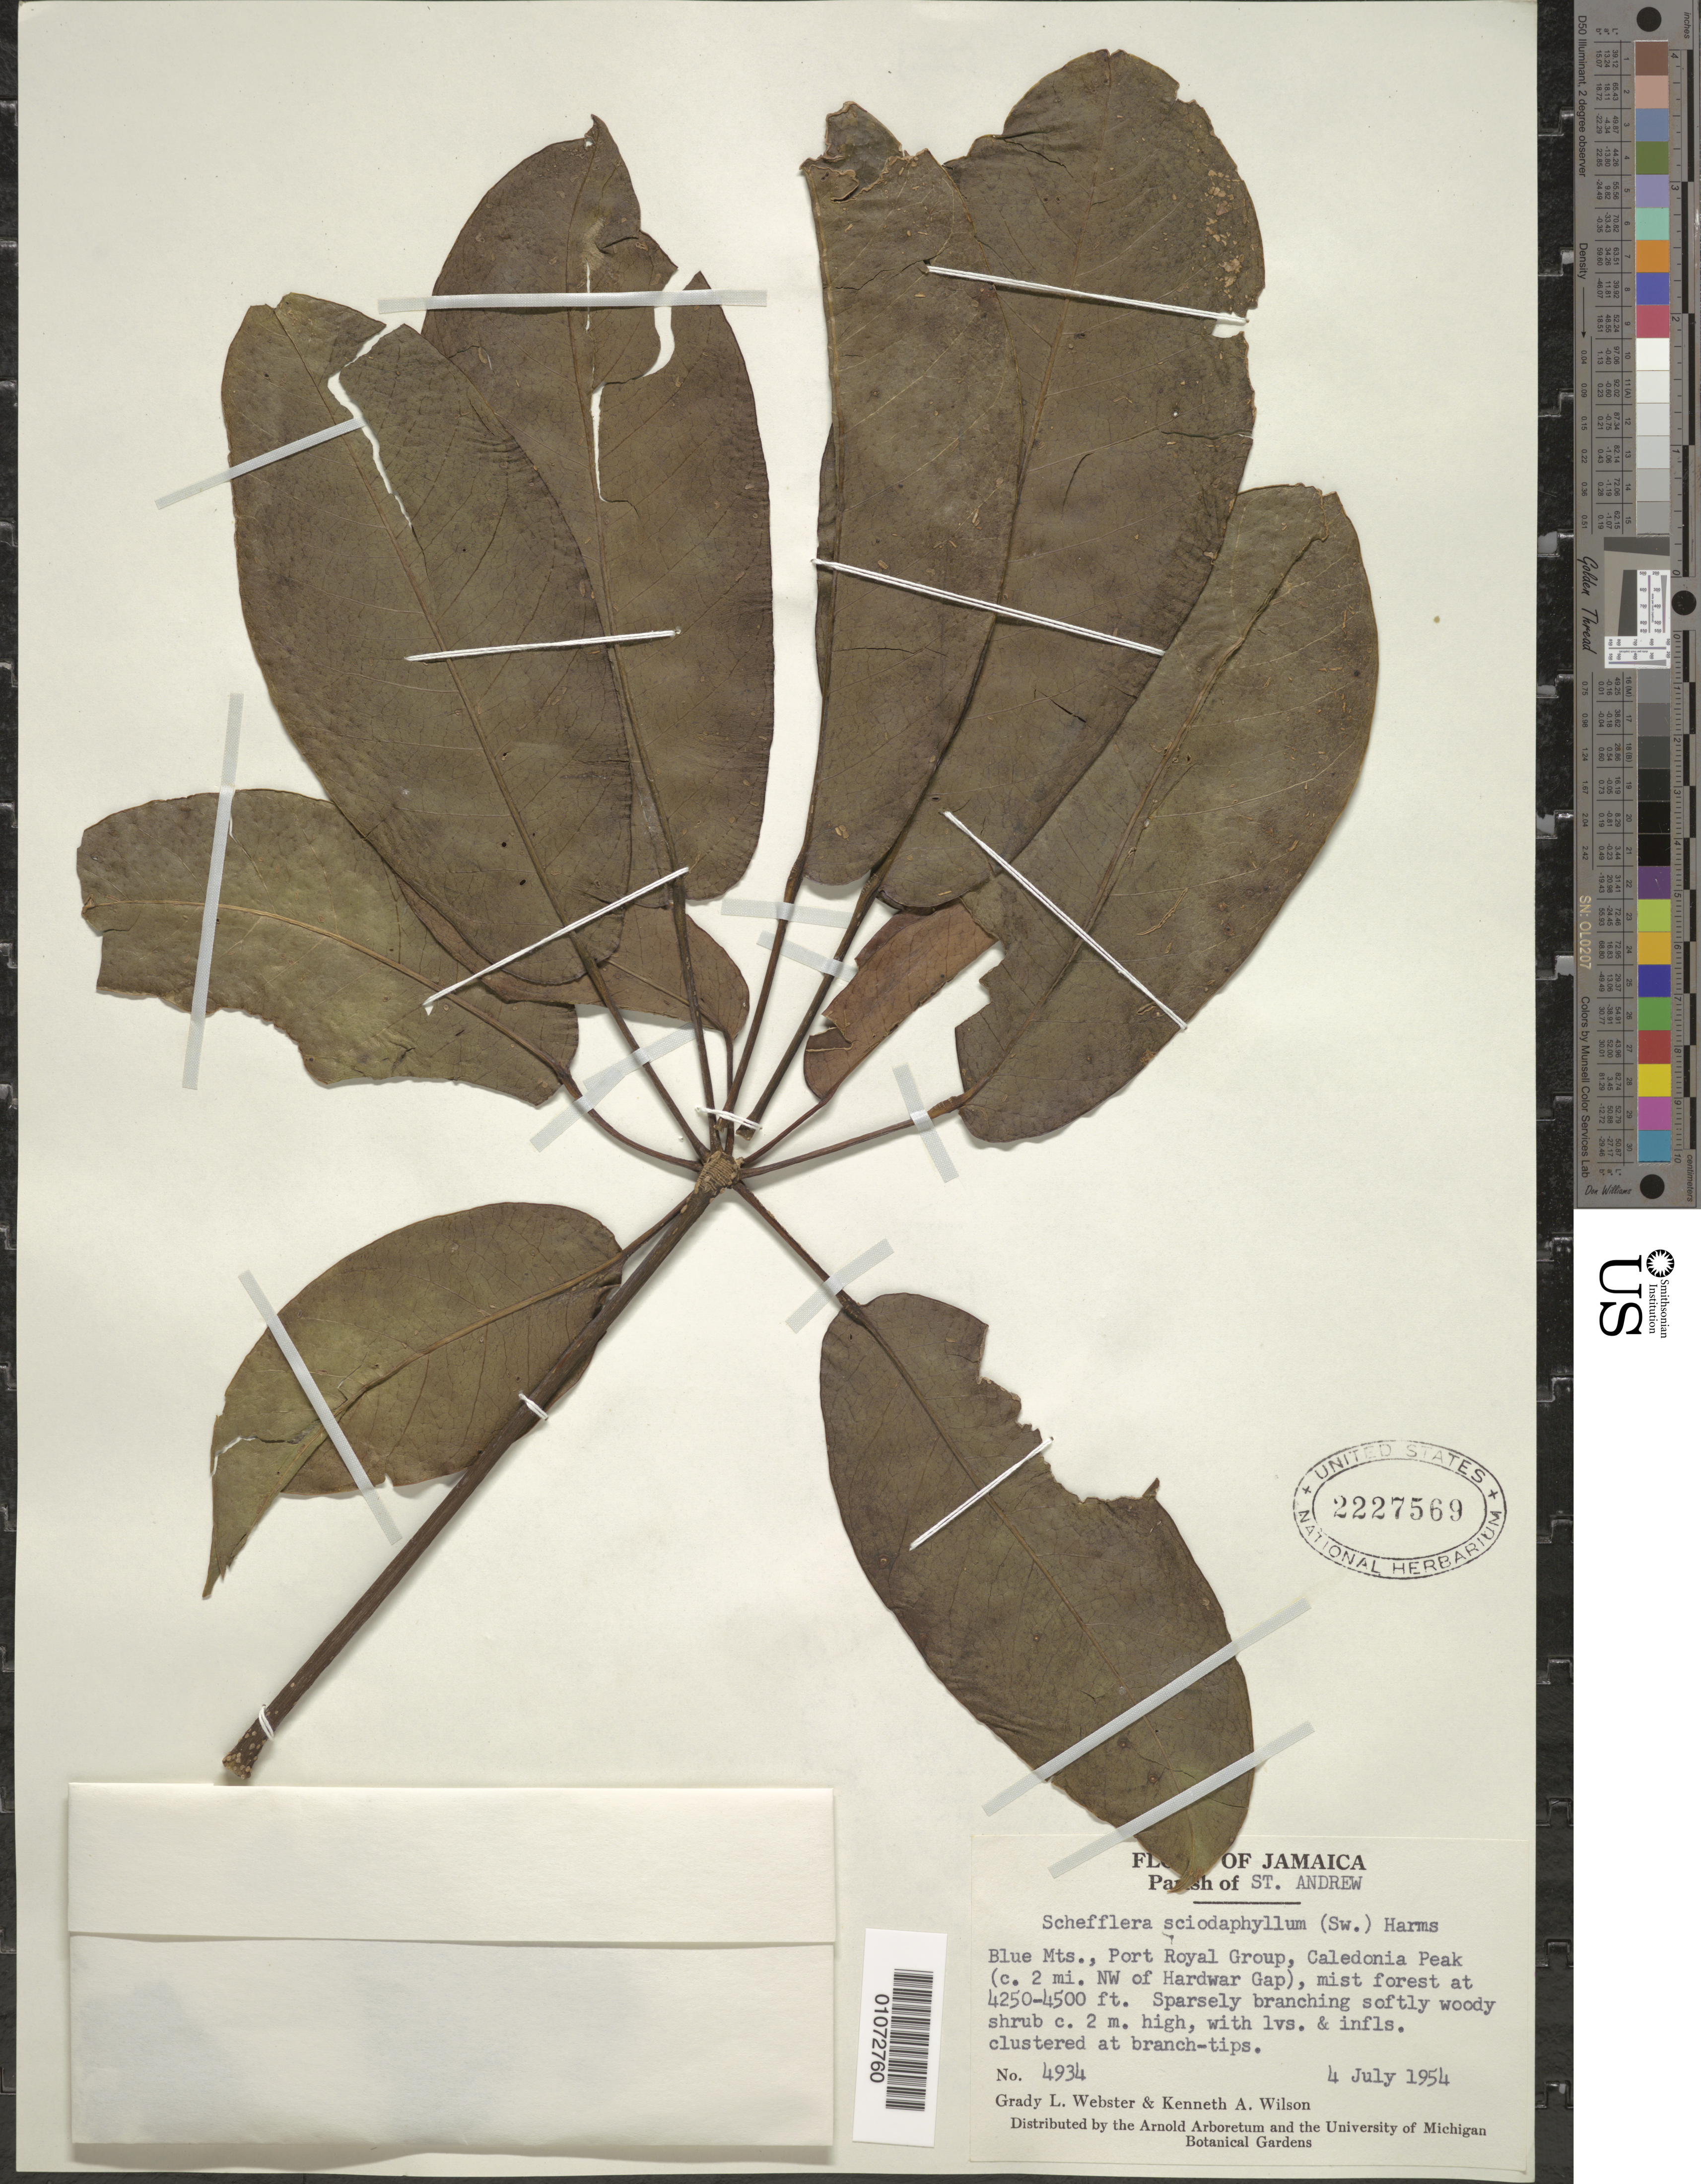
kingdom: Plantae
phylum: Tracheophyta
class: Magnoliopsida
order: Apiales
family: Araliaceae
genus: Schefflera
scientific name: Schefflera sciadophyllum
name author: Harms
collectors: G. L. Webster & K. A. Wilson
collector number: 4934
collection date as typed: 04 Jul 1954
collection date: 1954-07-04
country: Jamaica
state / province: Saint Andrew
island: Jamaica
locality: Blue Mountains, Port Royal Group, Caledonia Peak, c. 2 miles northwest of Hardwar Gap, mist forest.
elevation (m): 1295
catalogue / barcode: US 2227569